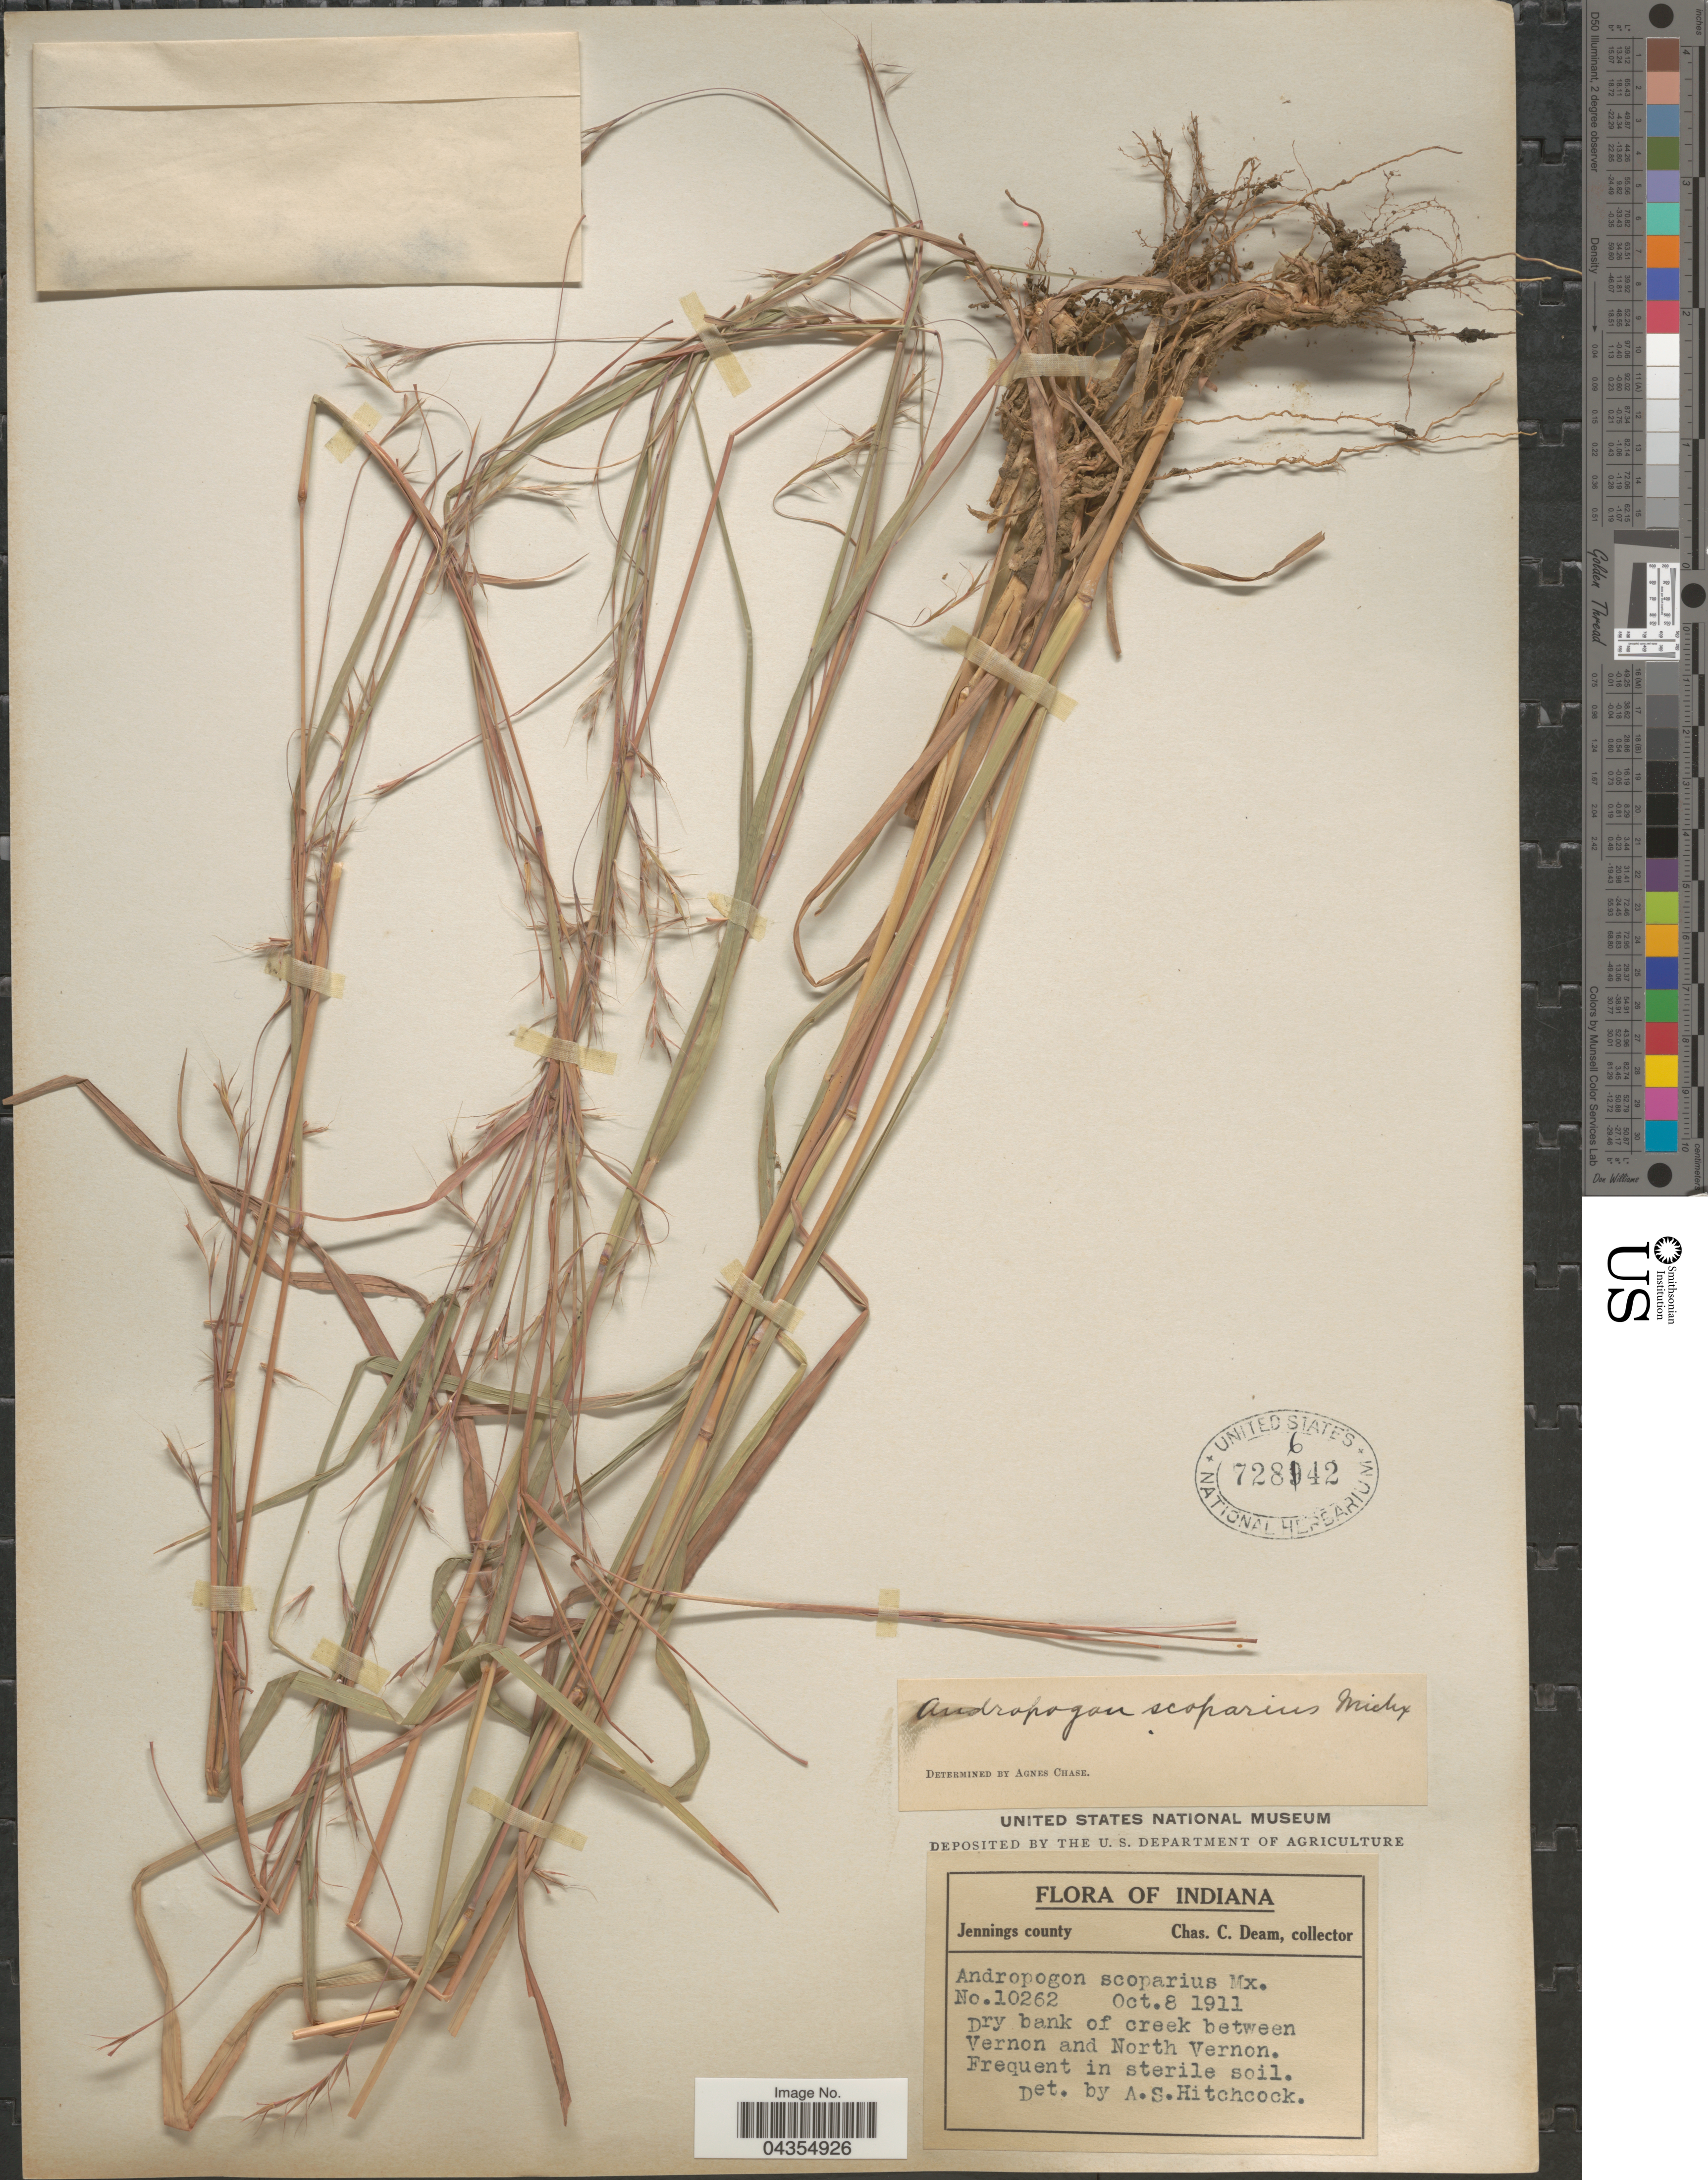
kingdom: Plantae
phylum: Tracheophyta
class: Liliopsida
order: Poales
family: Poaceae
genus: Schizachyrium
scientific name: Schizachyrium sanguineum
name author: (Retz.) Alston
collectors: C. C. Deam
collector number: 10262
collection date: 1911-10-08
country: United States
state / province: Indiana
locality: Jennings county. Dry bank of creek between Vernon and North Vernon.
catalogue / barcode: US 728642